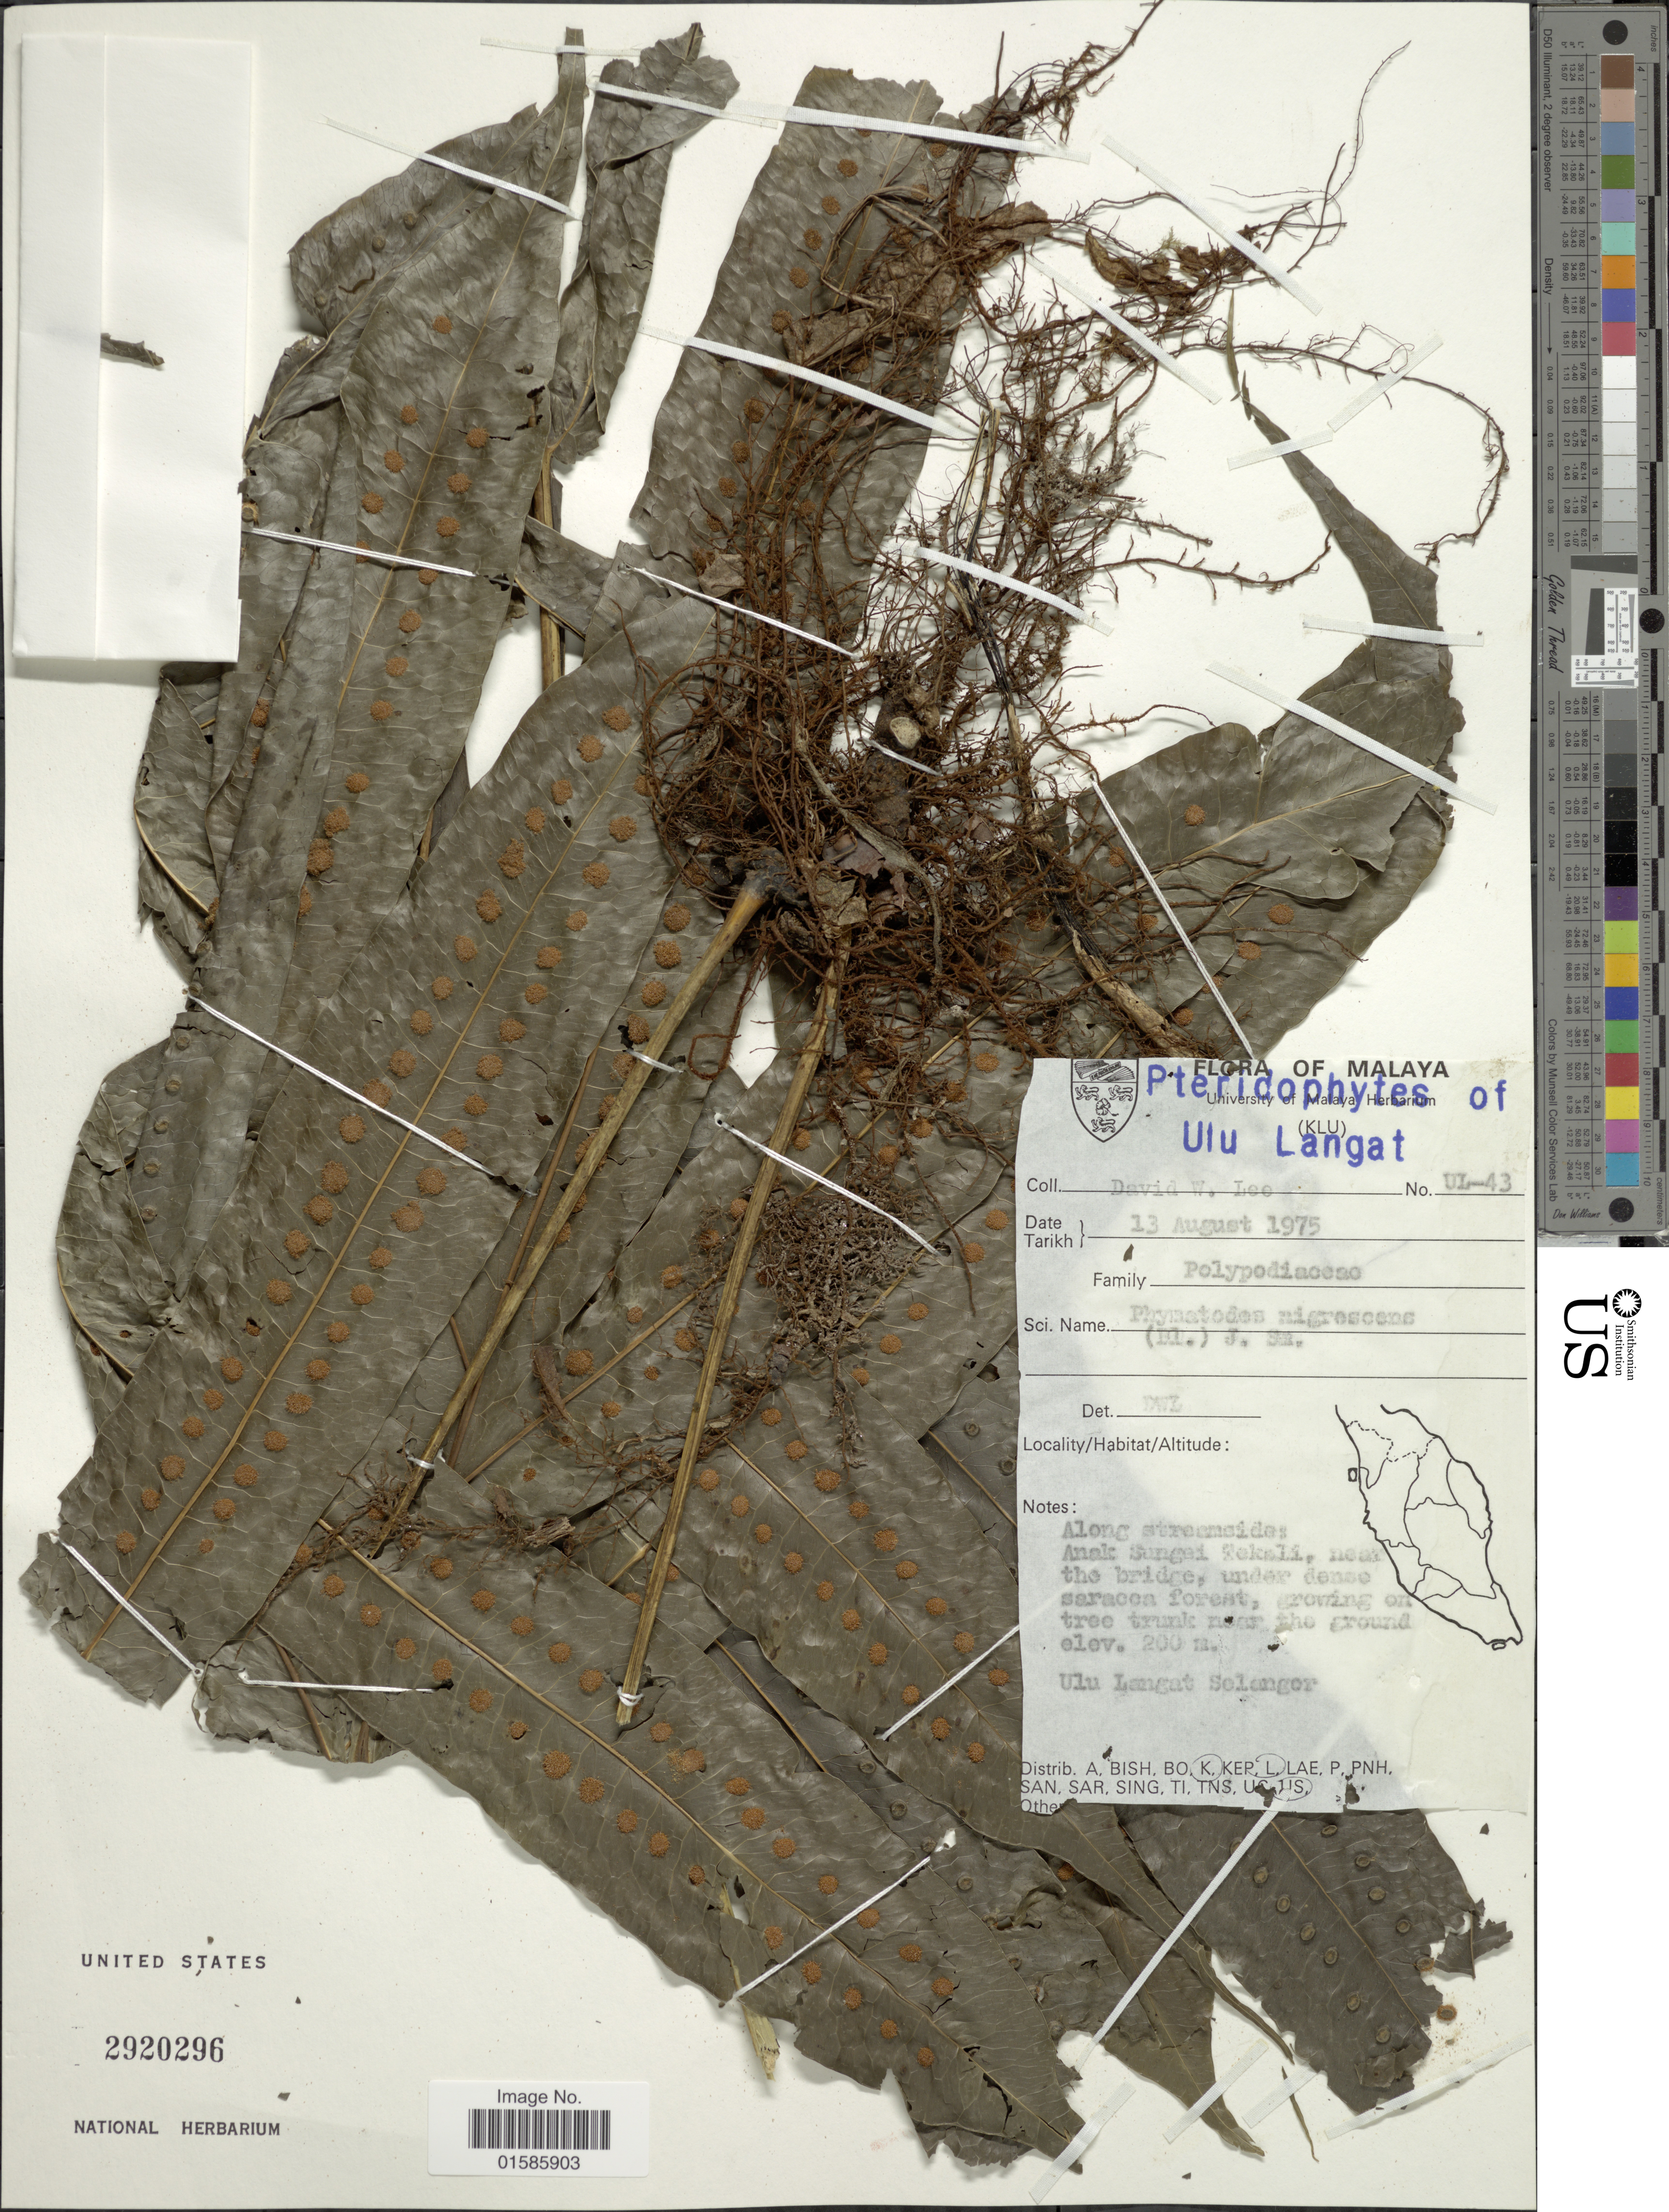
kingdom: Plantae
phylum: Tracheophyta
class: Polypodiopsida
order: Polypodiales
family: Polypodiaceae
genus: Microsorum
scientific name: Microsorum nigrescens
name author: (Blume) Copel.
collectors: D. Lee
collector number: UL-43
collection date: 1975-08-13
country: Malaysia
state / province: Selangor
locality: Along streamside; Anak Sungei tekali, near the bridge, under dense saracca forest, growing on tree near the ground, Ulu Langat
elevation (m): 200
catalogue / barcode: US 2920296